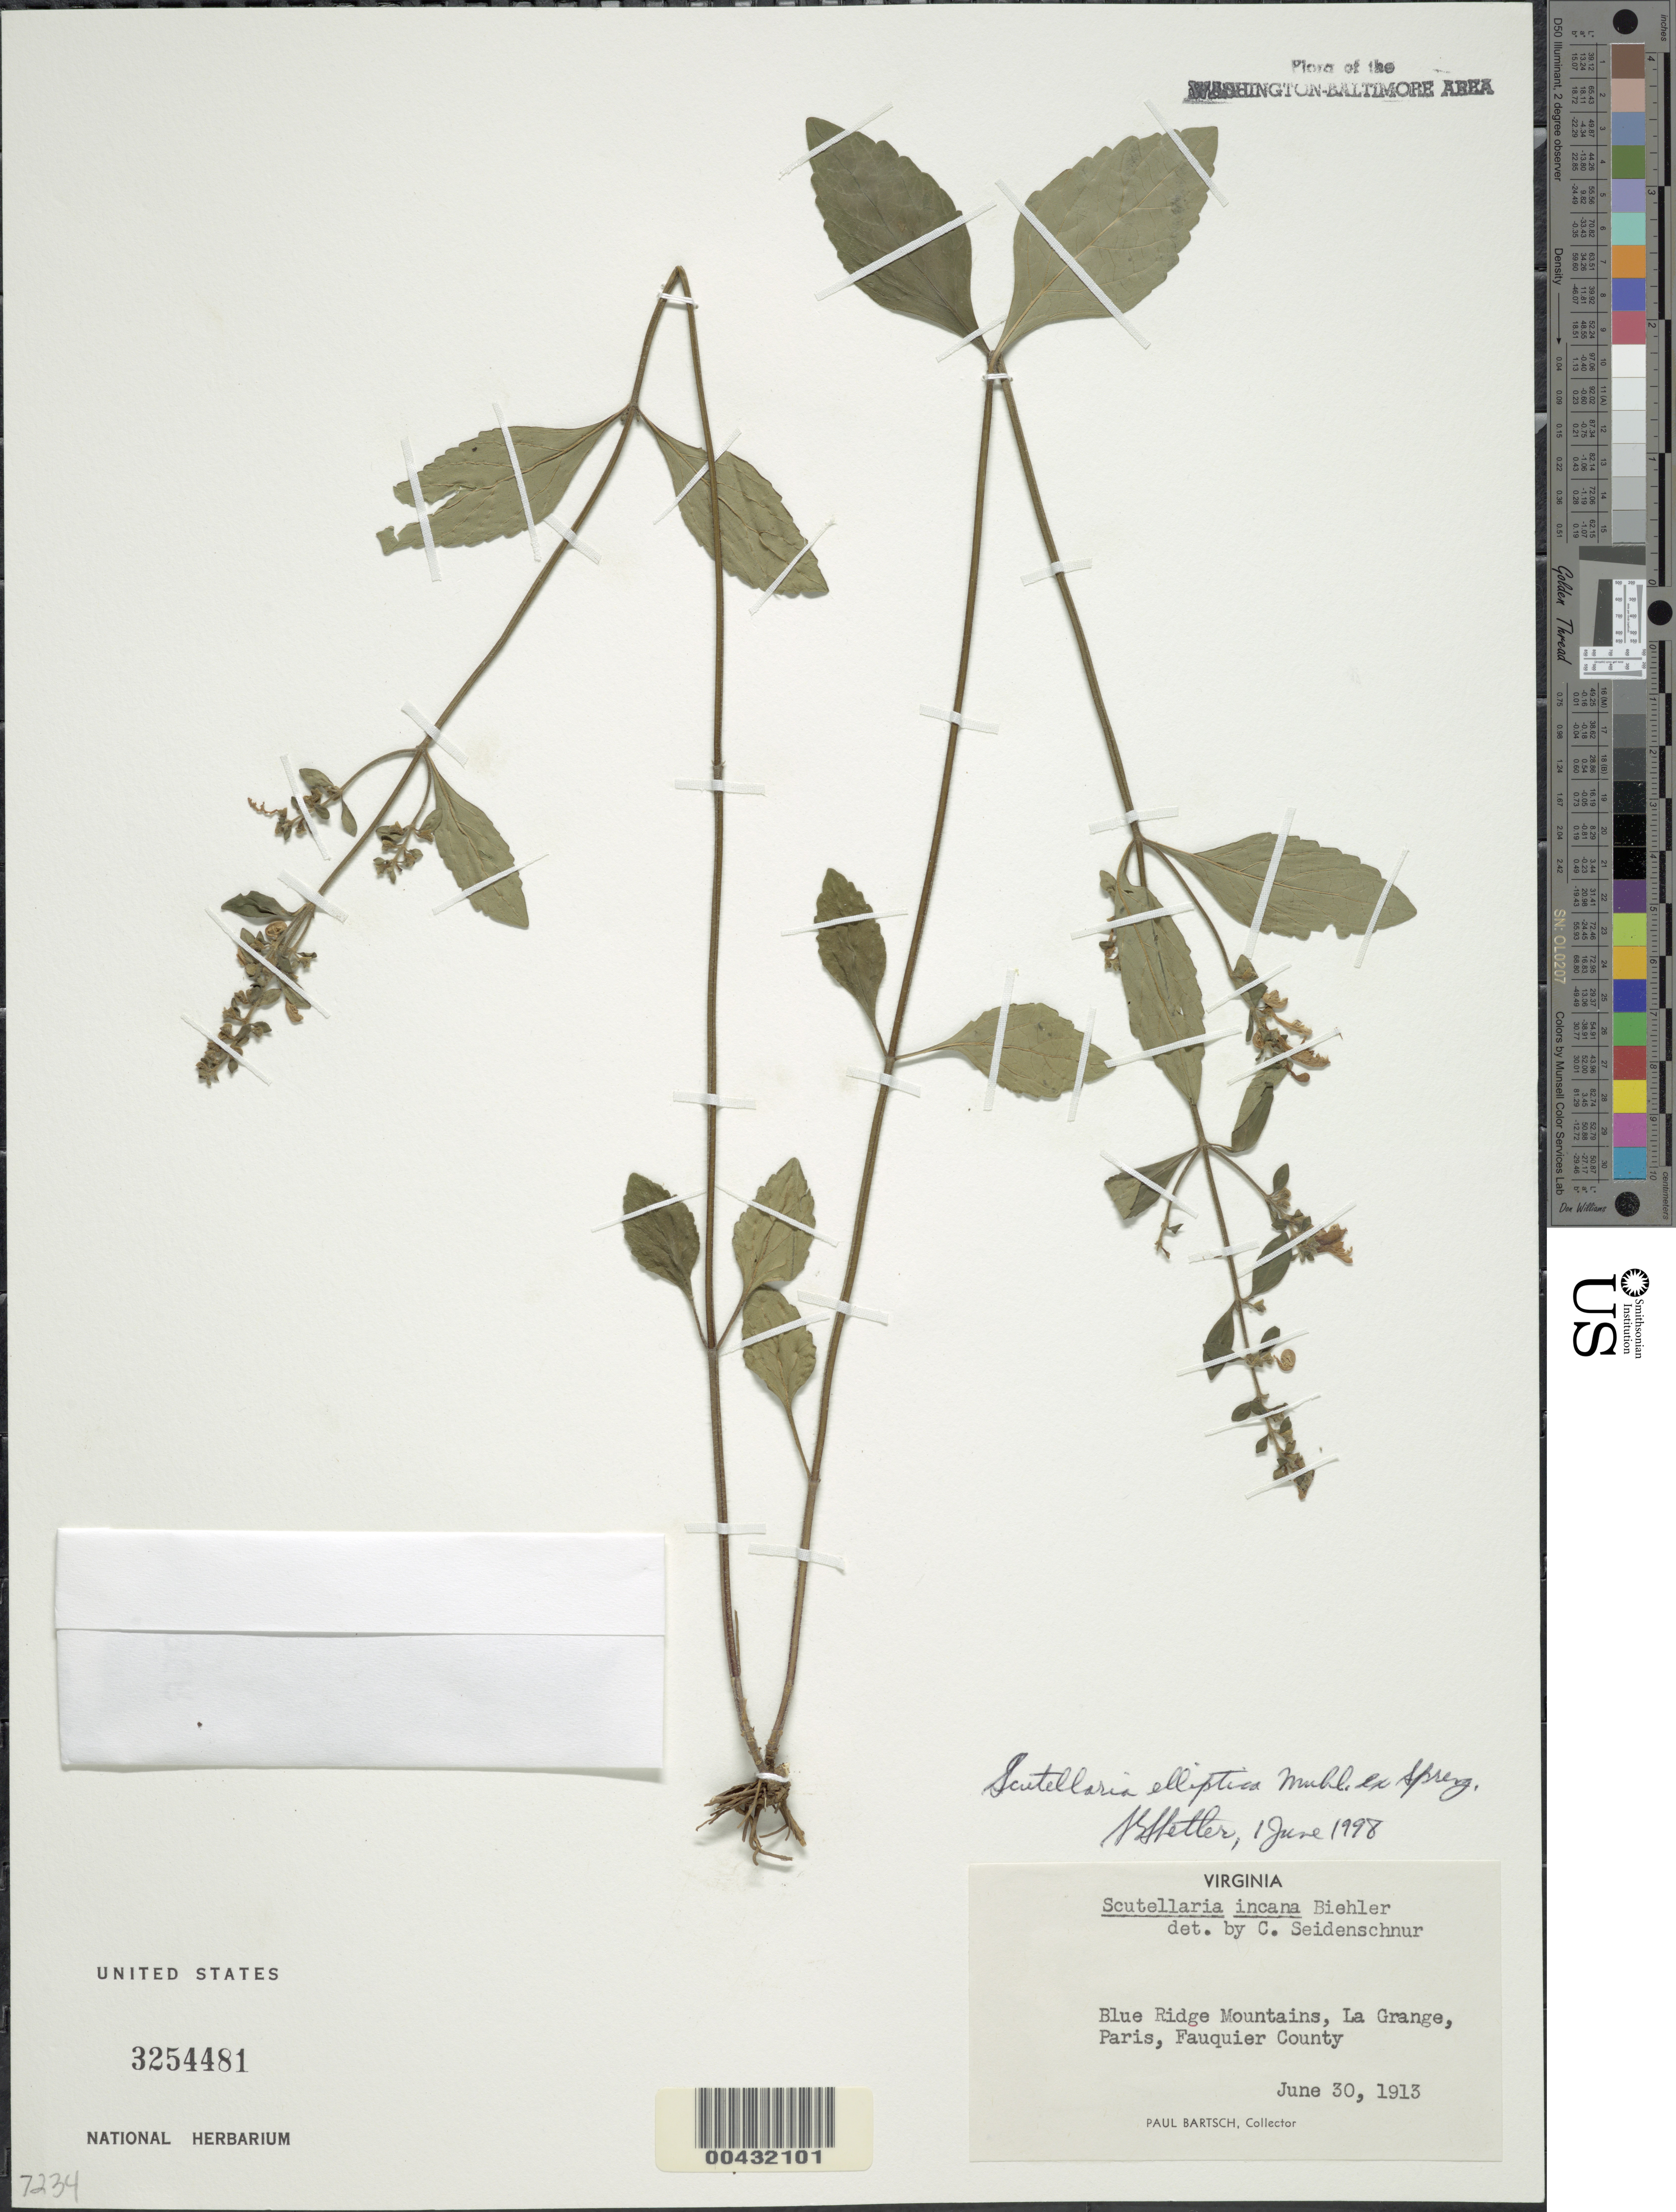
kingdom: Plantae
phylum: Tracheophyta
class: Magnoliopsida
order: Lamiales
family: Lamiaceae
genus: Scutellaria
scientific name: Scutellaria elliptica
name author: Muhl.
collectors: P. Bartsch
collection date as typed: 30 Jun 1913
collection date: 1913-06-30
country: United States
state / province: Virginia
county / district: Fauquier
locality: Blue Ridge Mountains, La Grange, Paris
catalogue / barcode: US 3254481